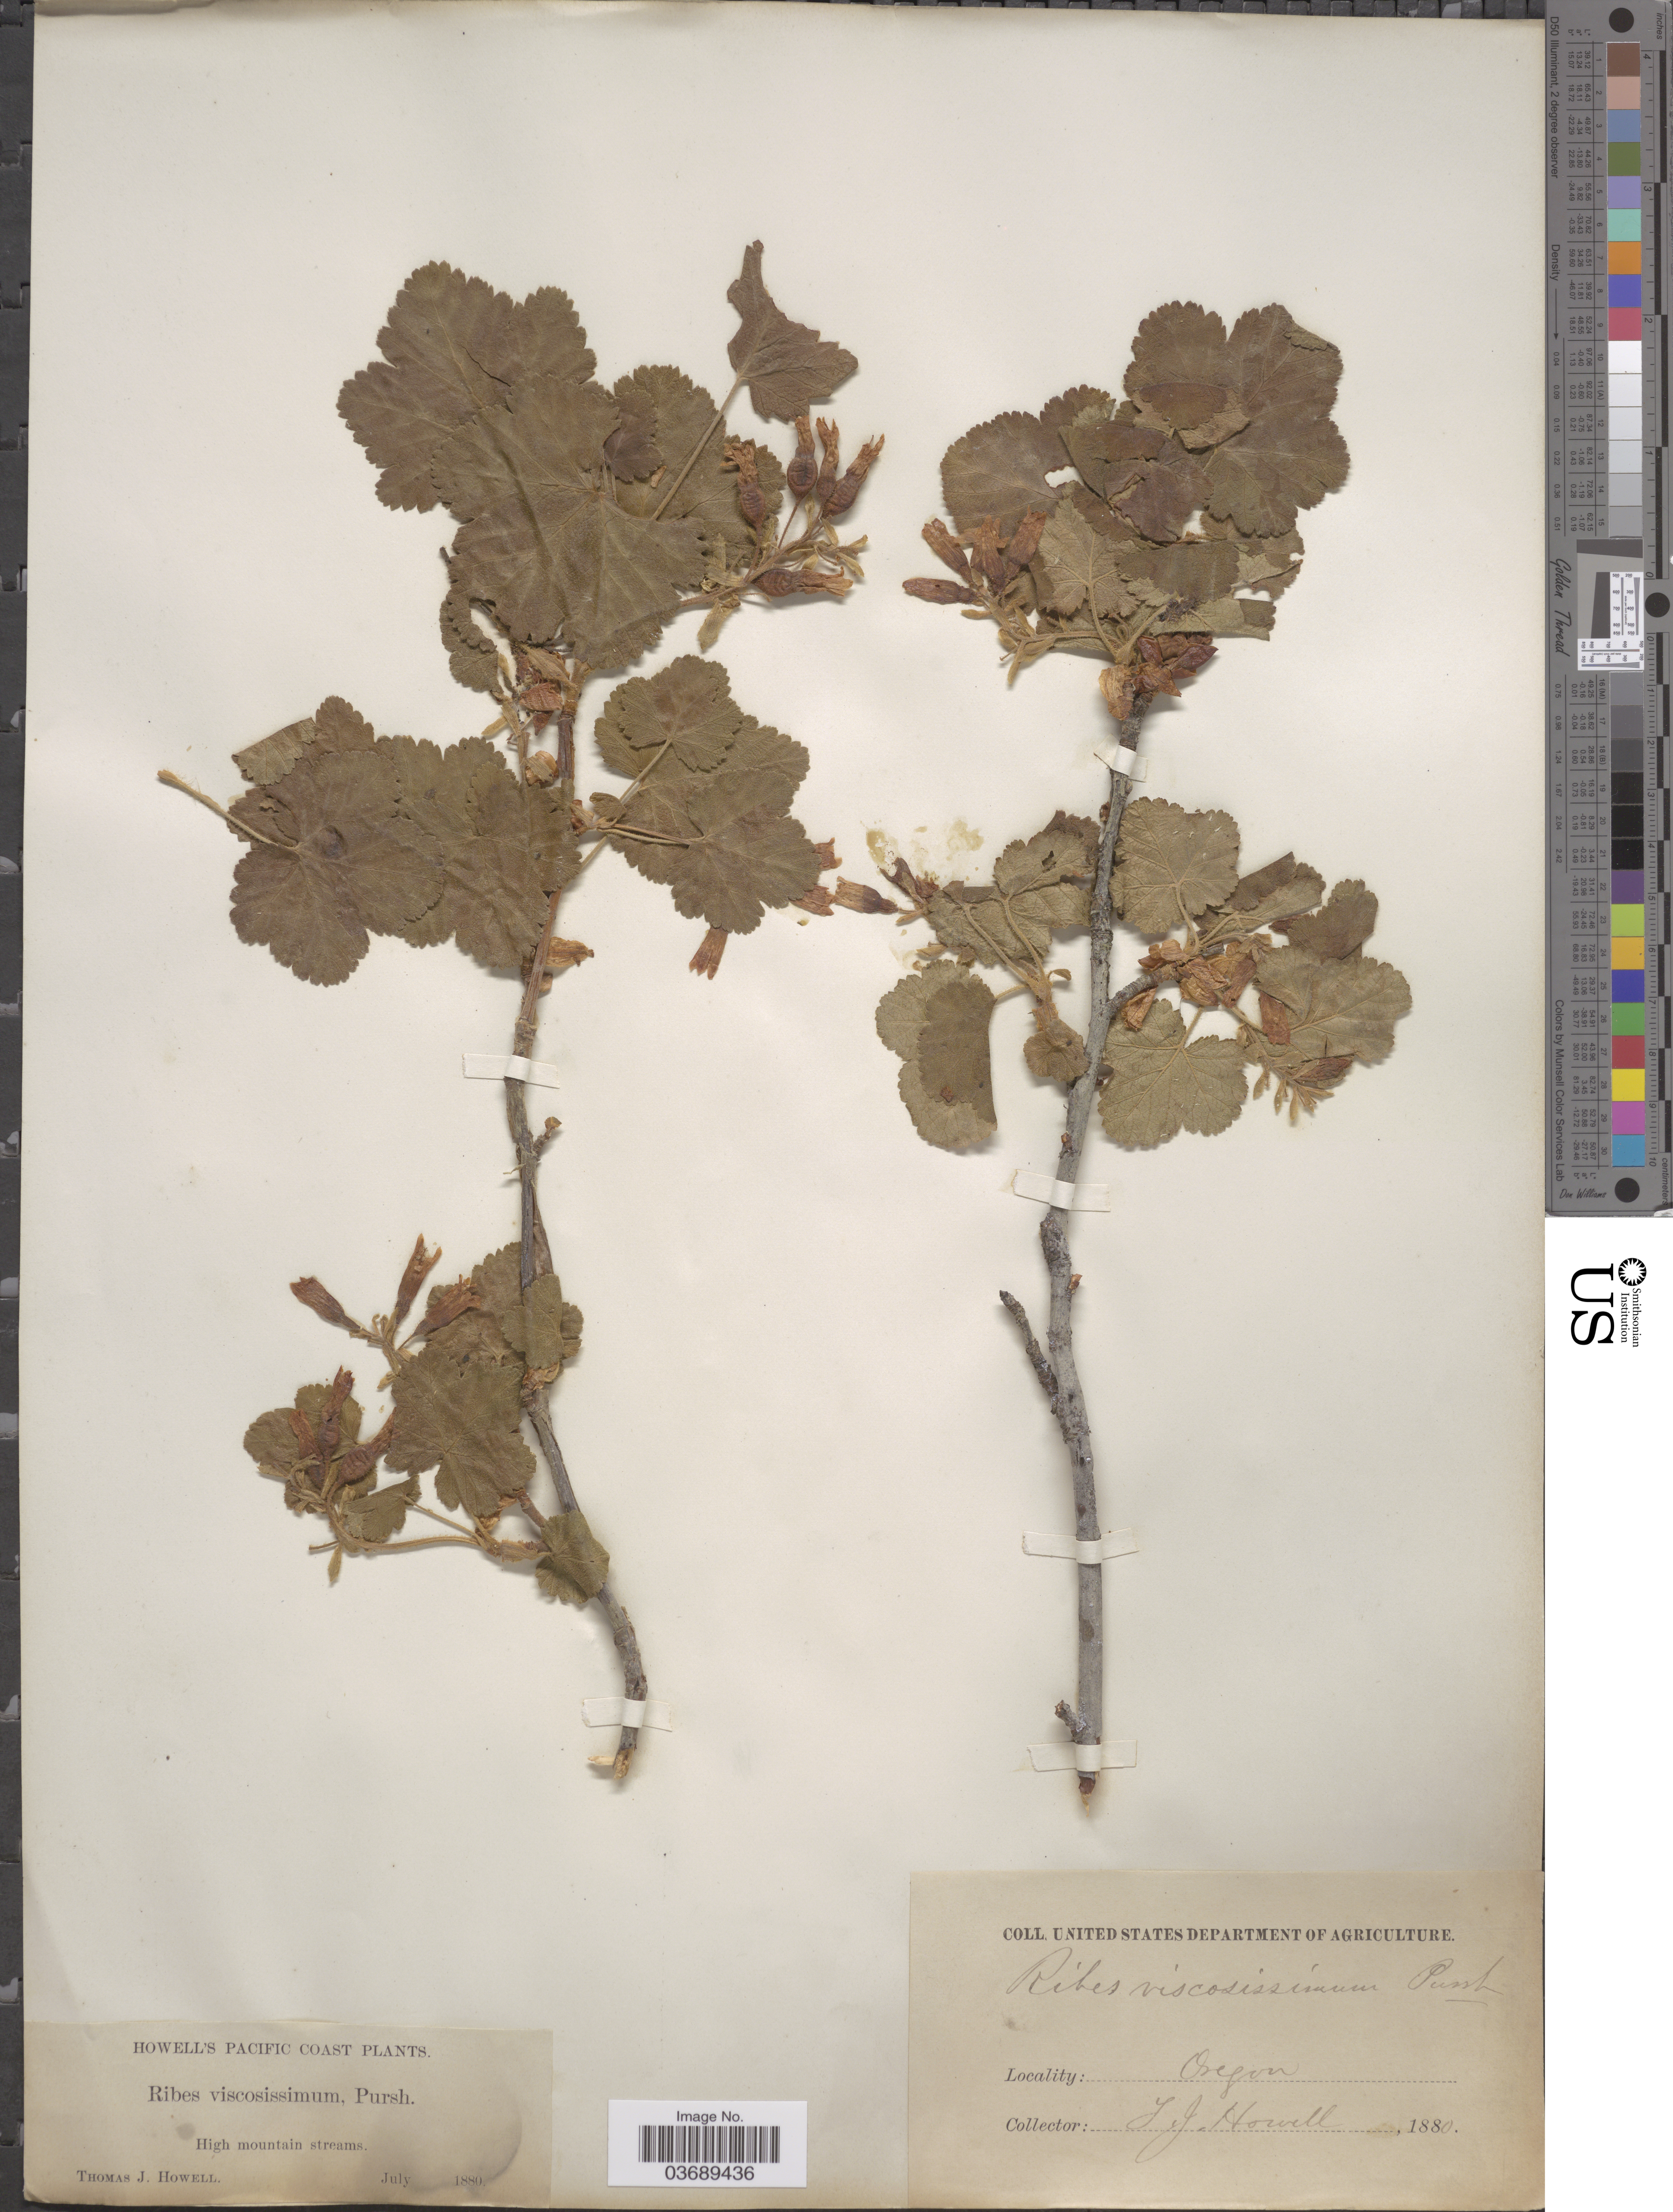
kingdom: Plantae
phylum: Tracheophyta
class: Magnoliopsida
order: Saxifragales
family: Grossulariaceae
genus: Ribes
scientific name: Ribes viscosissimum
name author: Pursh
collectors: T. J. Howell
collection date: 1880-07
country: United States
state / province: Oregon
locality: Pacific Coast. High mountain streams.